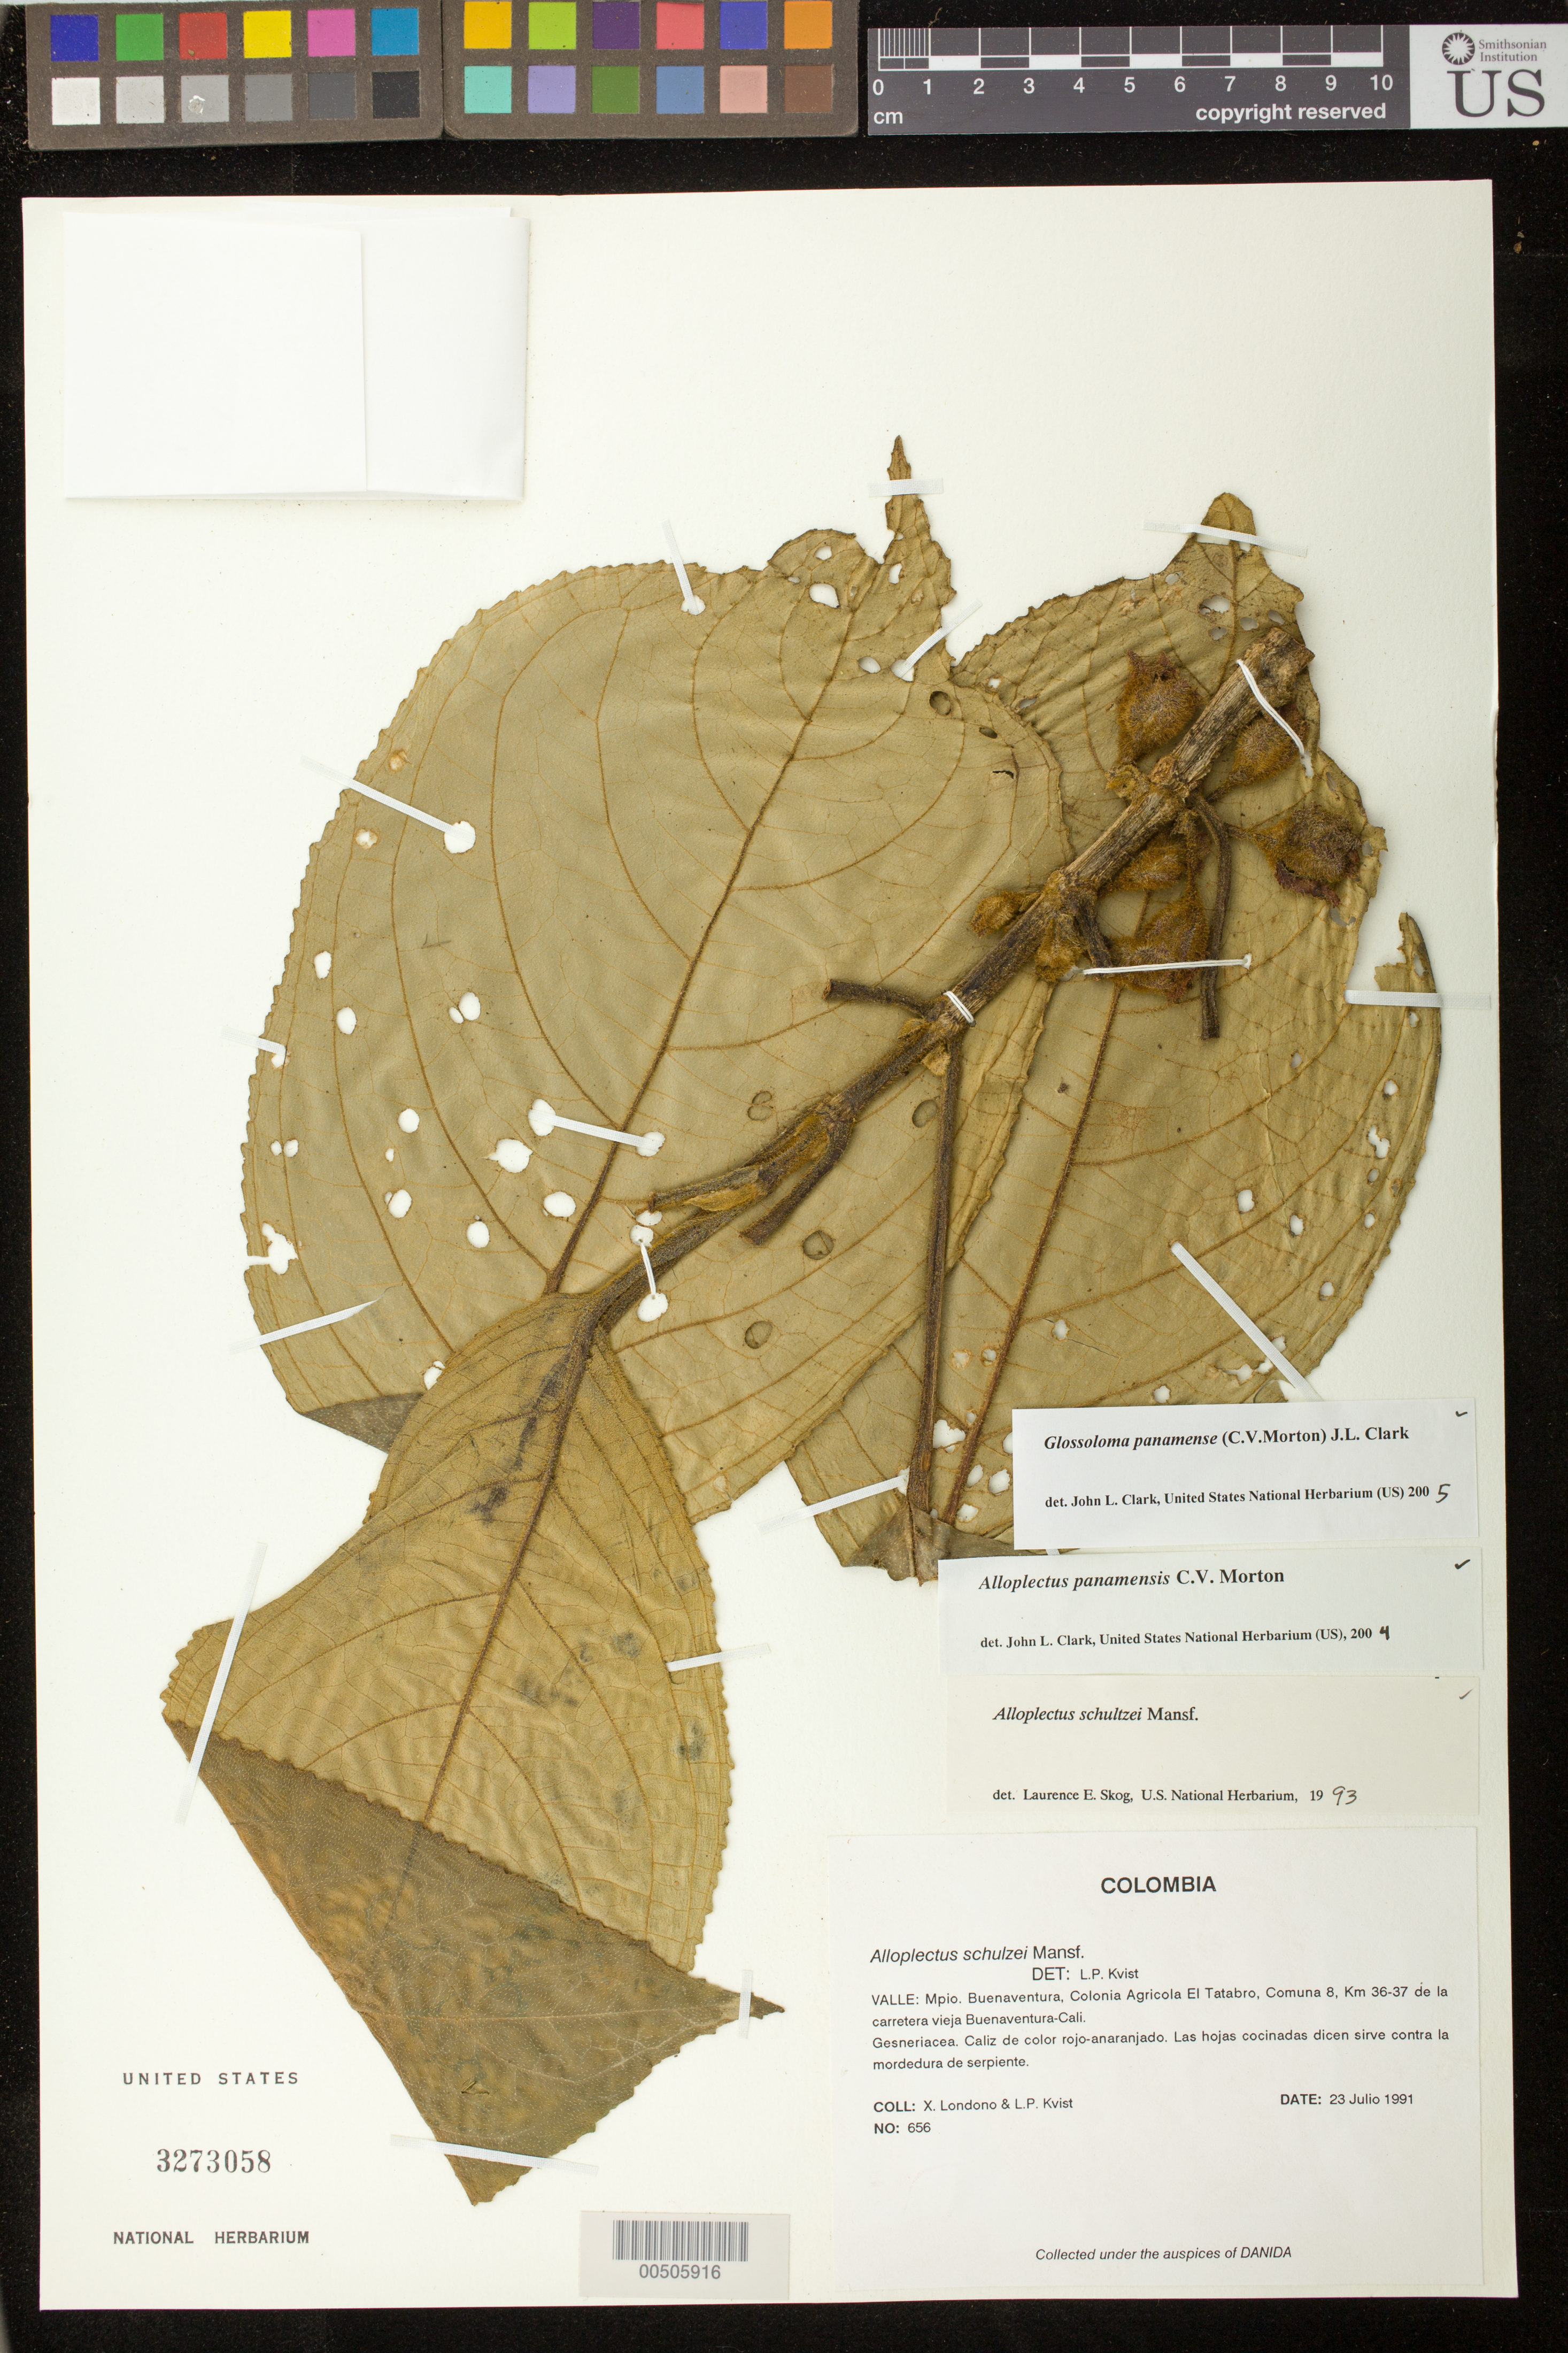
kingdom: Plantae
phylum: Tracheophyta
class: Magnoliopsida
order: Lamiales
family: Gesneriaceae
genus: Glossoloma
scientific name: Glossoloma panamense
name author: (C.V. Morton) J.L. Clark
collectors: X. Londoño & L. P. Kvist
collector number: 656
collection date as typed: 23 Jul 1991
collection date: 1991-07-23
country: Colombia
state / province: Valle del Cauca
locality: Colonia Agricola el Tatabro, comuna, Buenaventura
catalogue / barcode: US 3273058